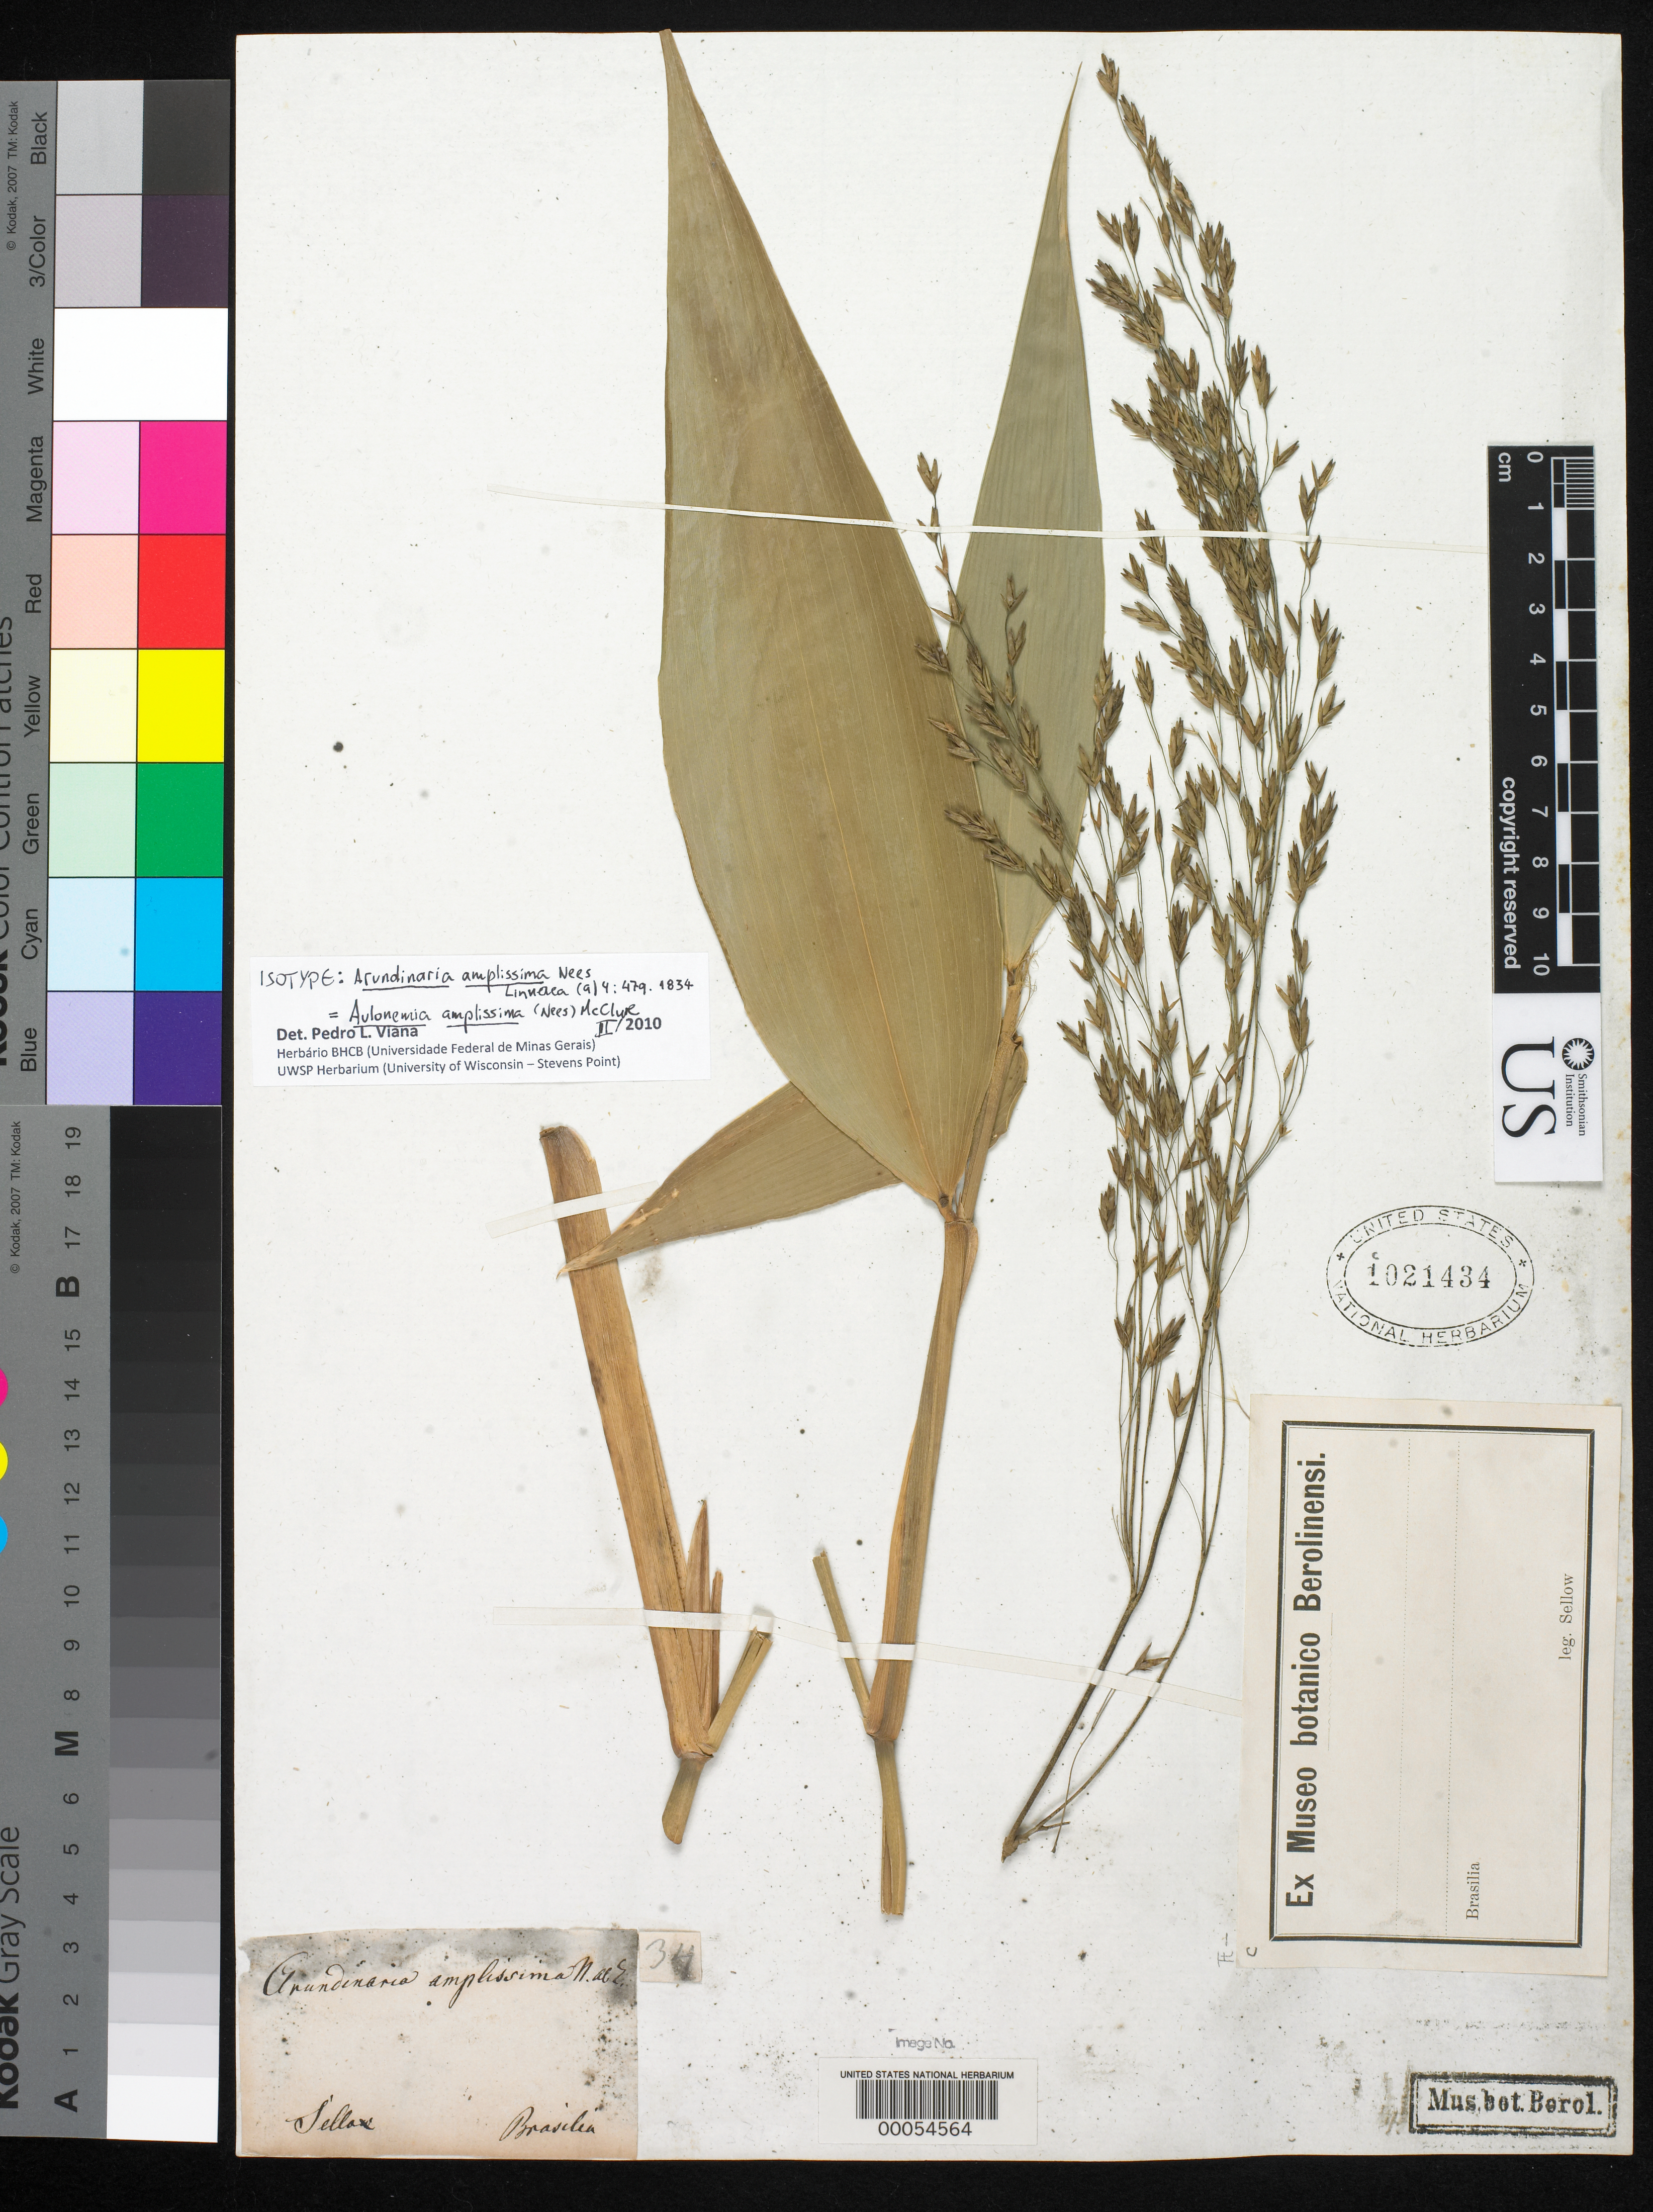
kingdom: Plantae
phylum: Tracheophyta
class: Liliopsida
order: Poales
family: Poaceae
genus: Arundinaria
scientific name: Arundinaria amplissima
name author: Nees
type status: Isotype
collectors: F. Sellow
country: Brazil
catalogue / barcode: US 1021434